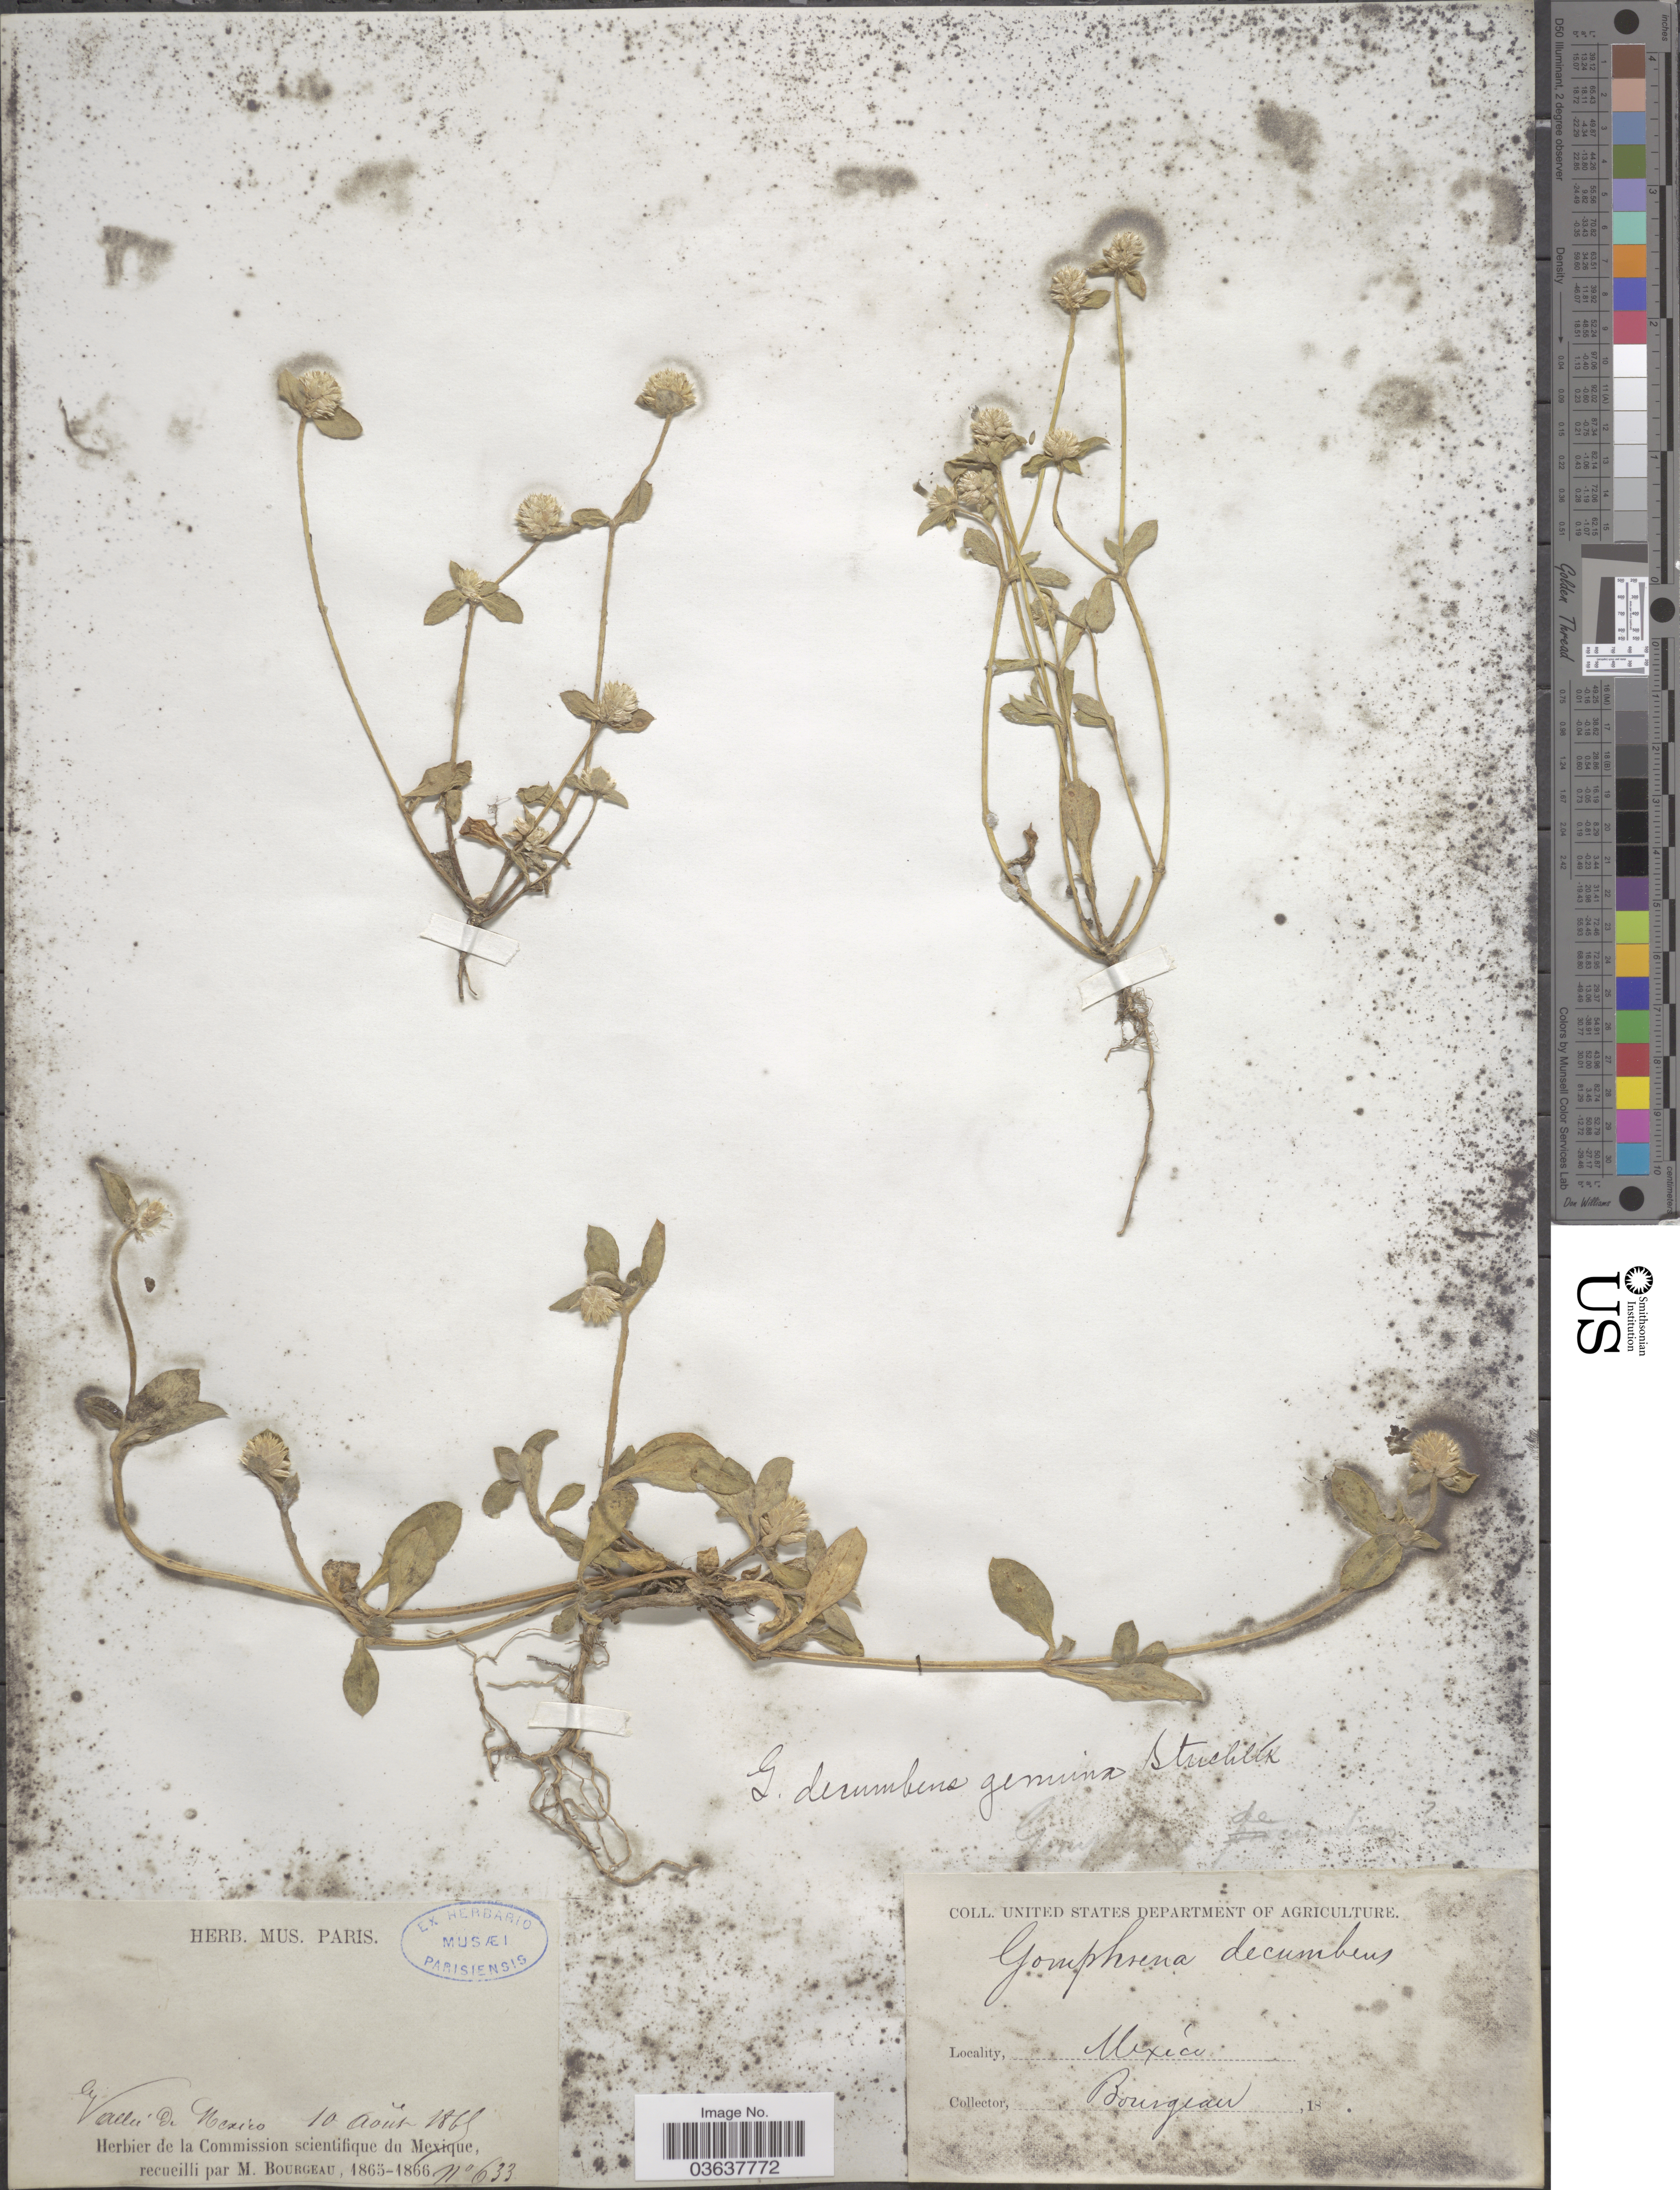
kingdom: Plantae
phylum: Tracheophyta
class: Magnoliopsida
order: Caryophyllales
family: Amaranthaceae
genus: Gomphrena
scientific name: Gomphrena pringlei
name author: J.M. Coult. & Fisher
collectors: M. Bourgeau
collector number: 633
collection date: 1865-08-10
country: Mexico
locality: Vallée de Mexico.